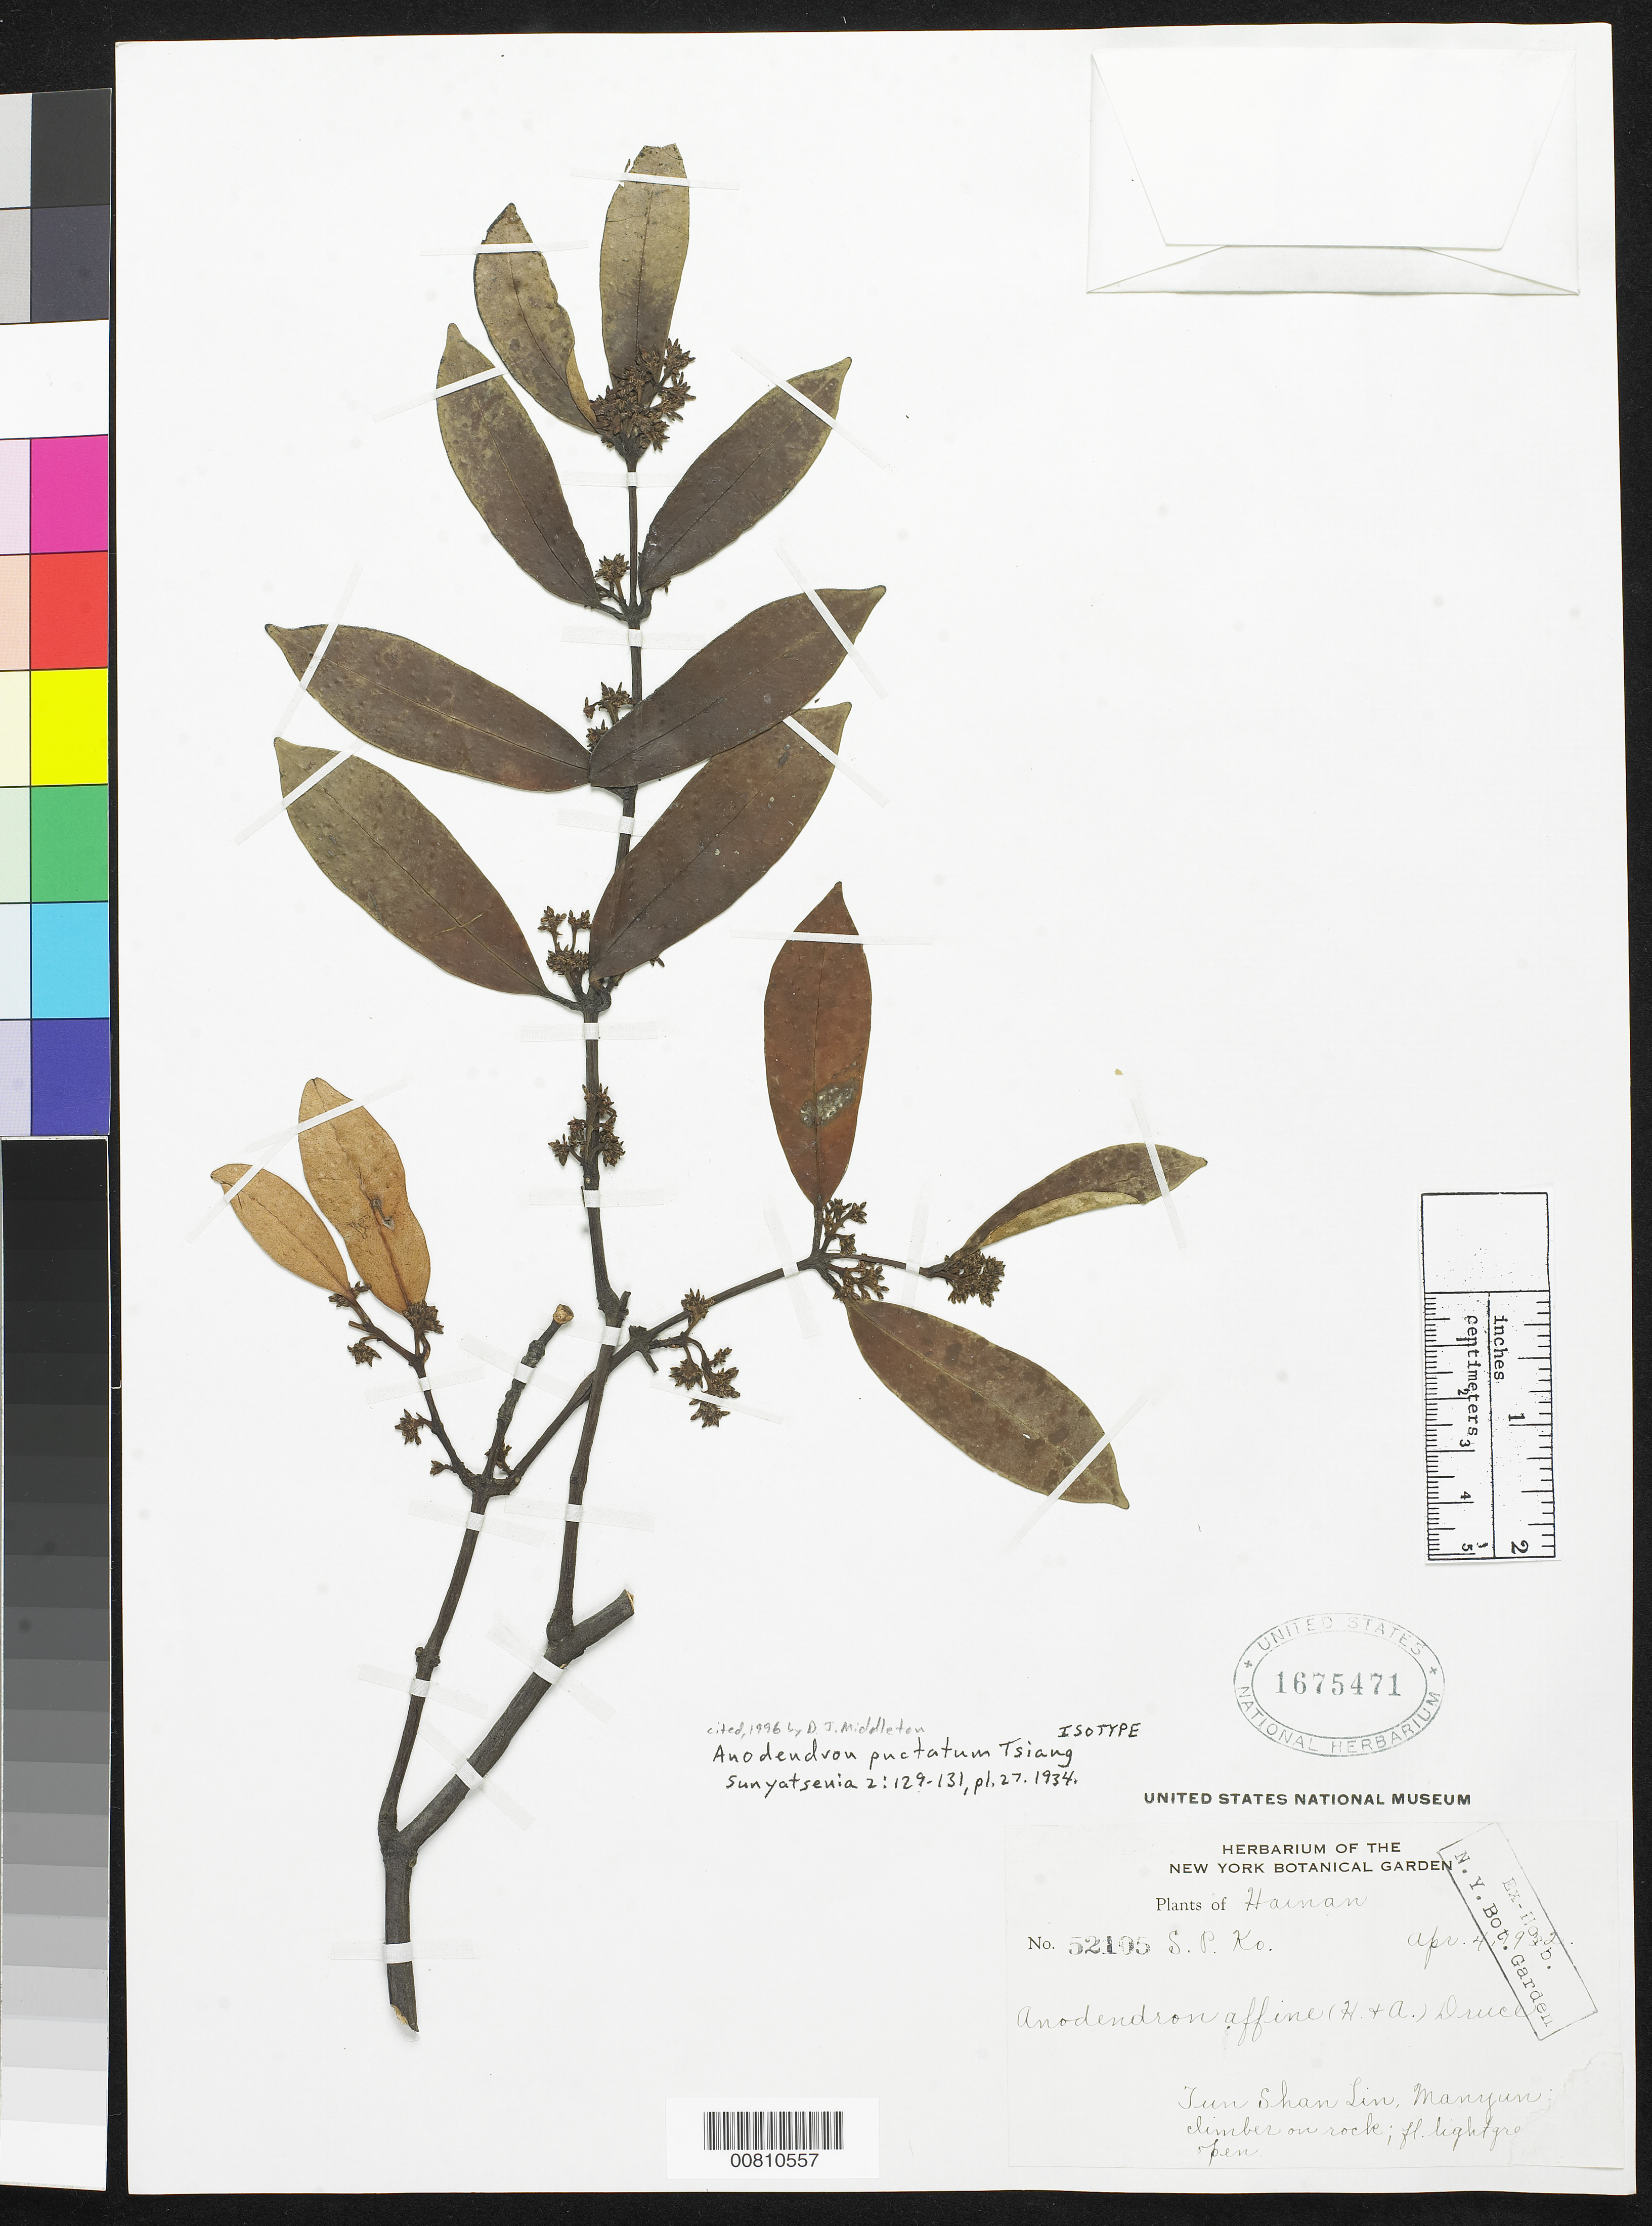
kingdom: Plantae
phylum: Tracheophyta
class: Magnoliopsida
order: Gentianales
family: Apocynaceae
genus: Anodendron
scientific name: Anodendron punctatum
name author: Tsiang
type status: Isotype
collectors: S. P. Ko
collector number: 52105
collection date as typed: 04 Apr 1932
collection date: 1932-04-04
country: China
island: Hainan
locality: Tun Shan Lin, Manyun. [Protologue: "Manning, Tungshan Ling"]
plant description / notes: Cited 1996 by D.J. Middleton.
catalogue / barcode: US 1675471